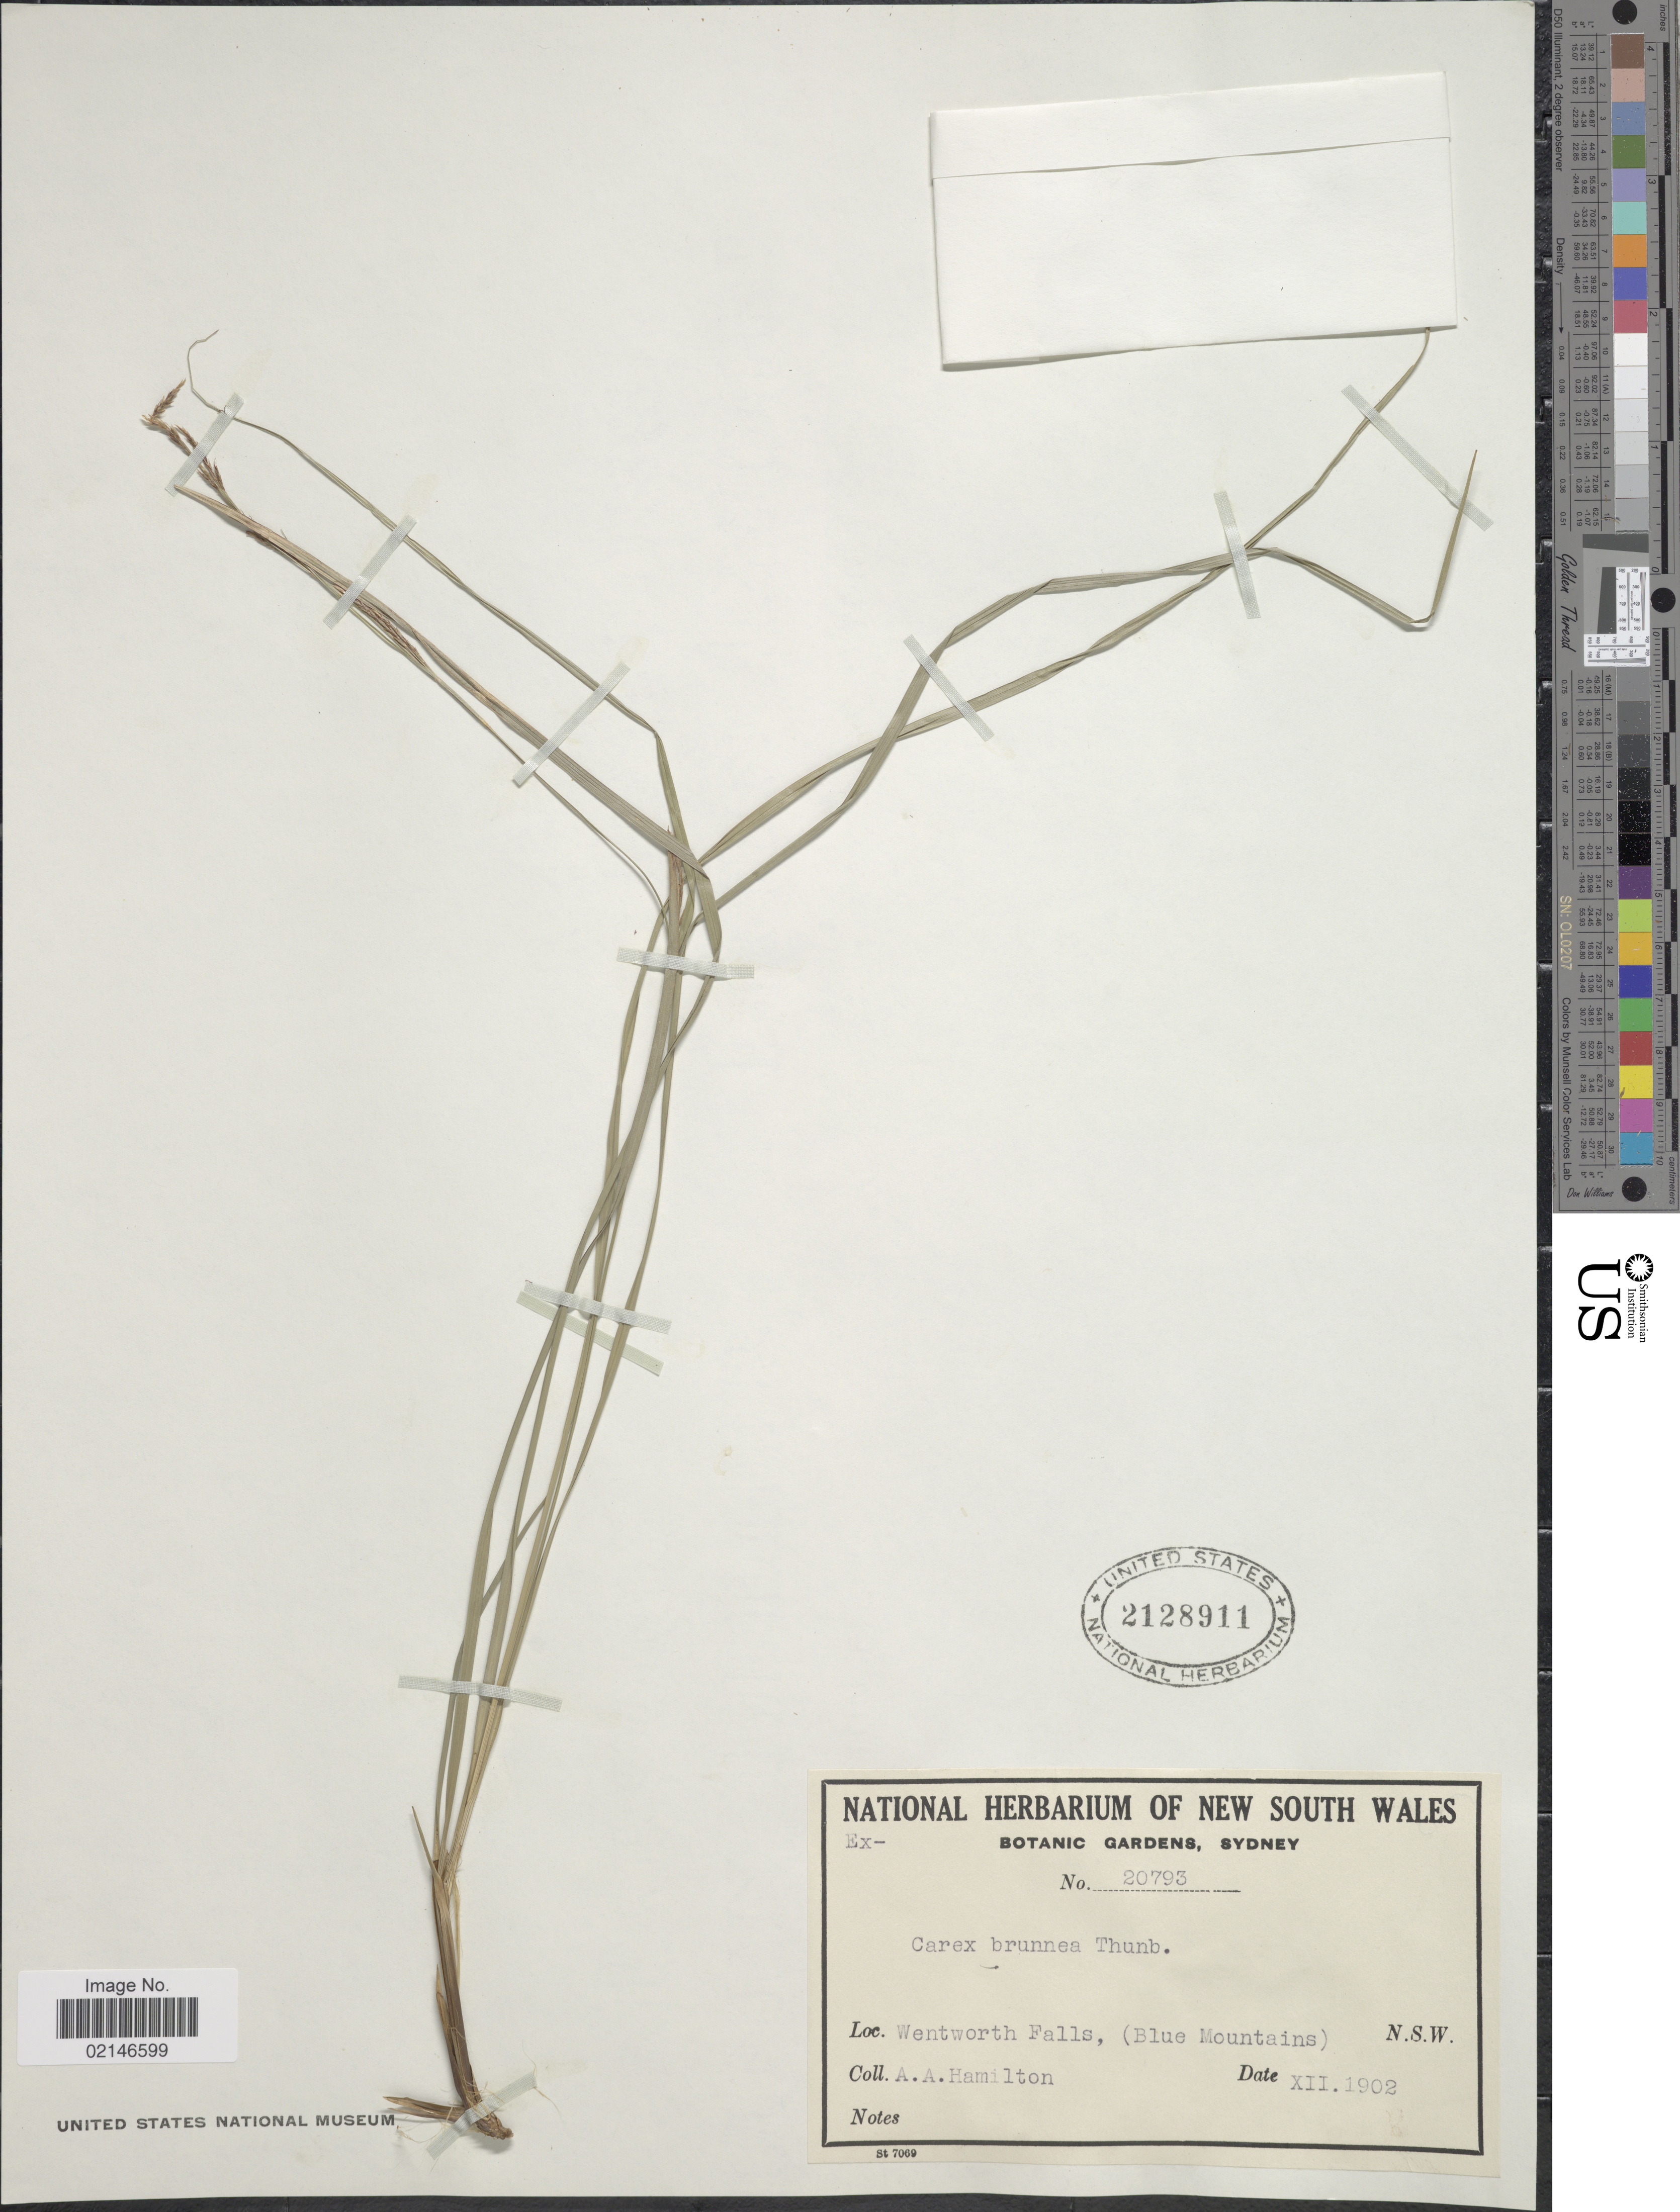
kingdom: Plantae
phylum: Tracheophyta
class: Liliopsida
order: Poales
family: Cyperaceae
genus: Carex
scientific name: Carex brunnea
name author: Thunb.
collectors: A. A. Hamilton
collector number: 20793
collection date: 1902-12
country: Australia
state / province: New South Wales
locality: Wentworth Falls, (Blue Mountains)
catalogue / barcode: US 2128911